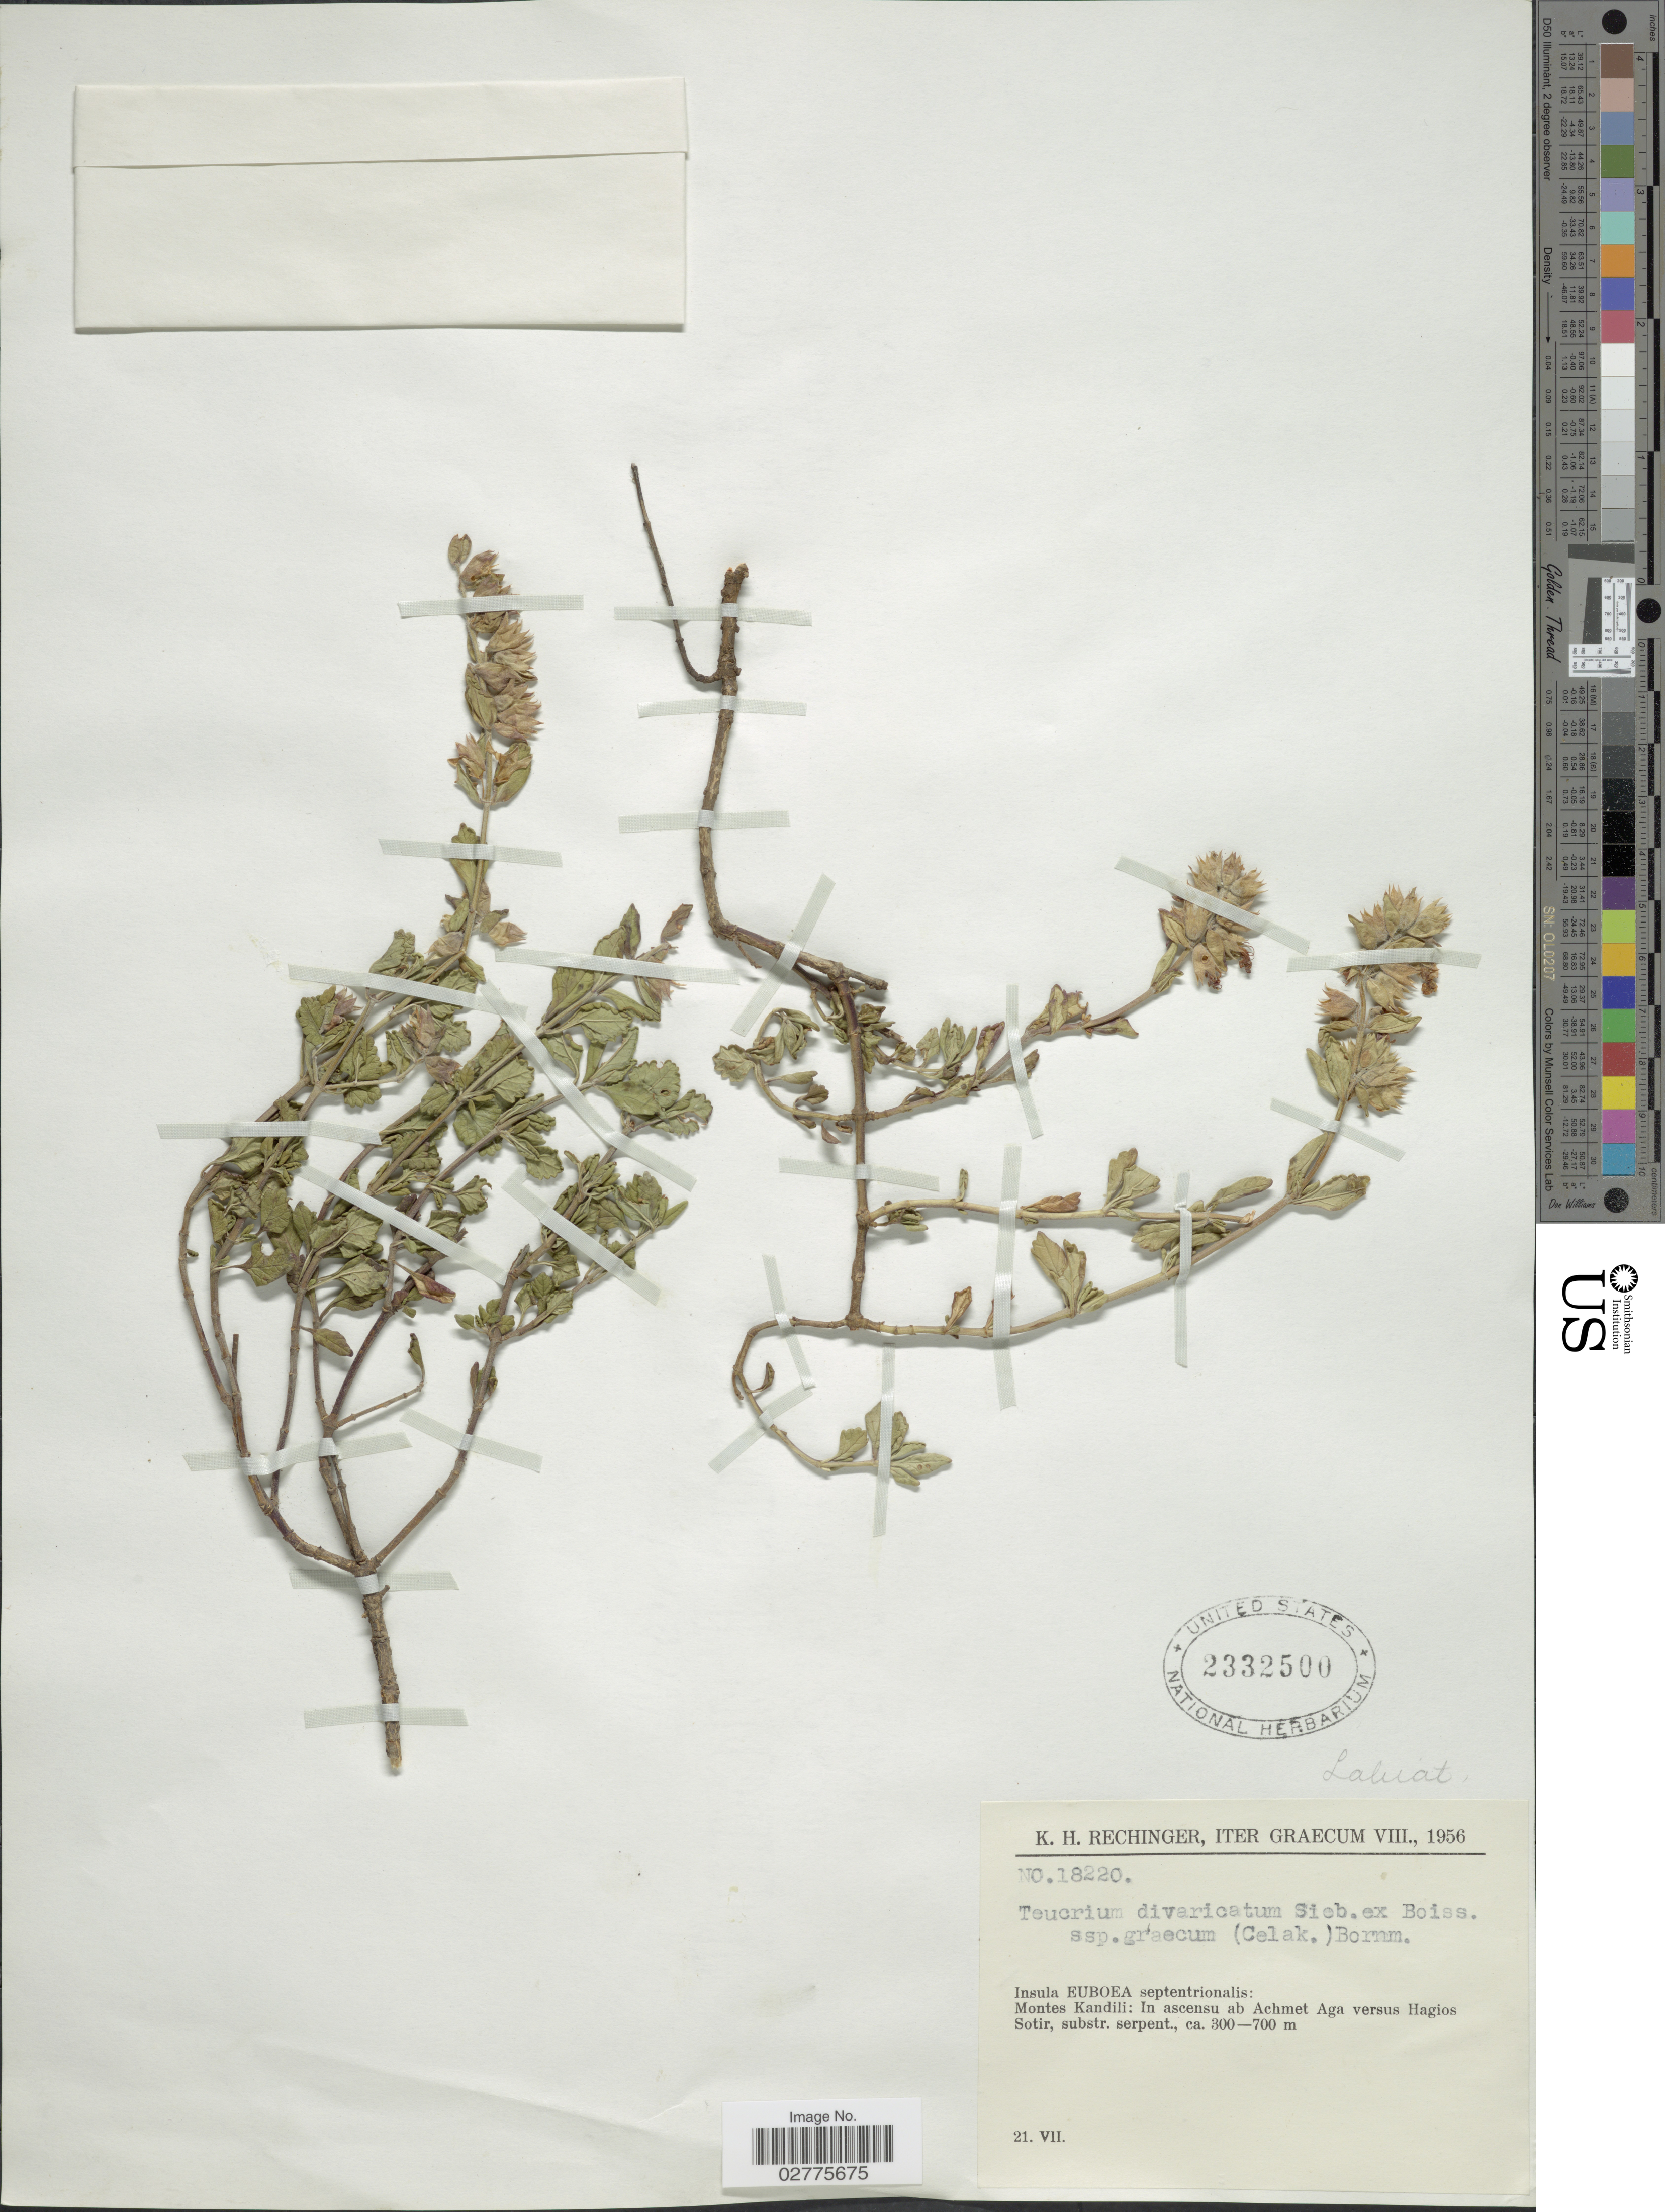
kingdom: Plantae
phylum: Tracheophyta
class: Magnoliopsida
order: Lamiales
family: Lamiaceae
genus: Teucrium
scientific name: Teucrium divaricatum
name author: Sieber ex Heldr.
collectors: K. H. Rechinger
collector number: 18220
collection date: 1956-07-21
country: Greece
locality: Insula Euboea septentrionalis: Montes Kandili: In ascensu ab Achmet Aga versus Hagios Sotir, substr. serpent.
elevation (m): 300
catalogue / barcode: US 2332500